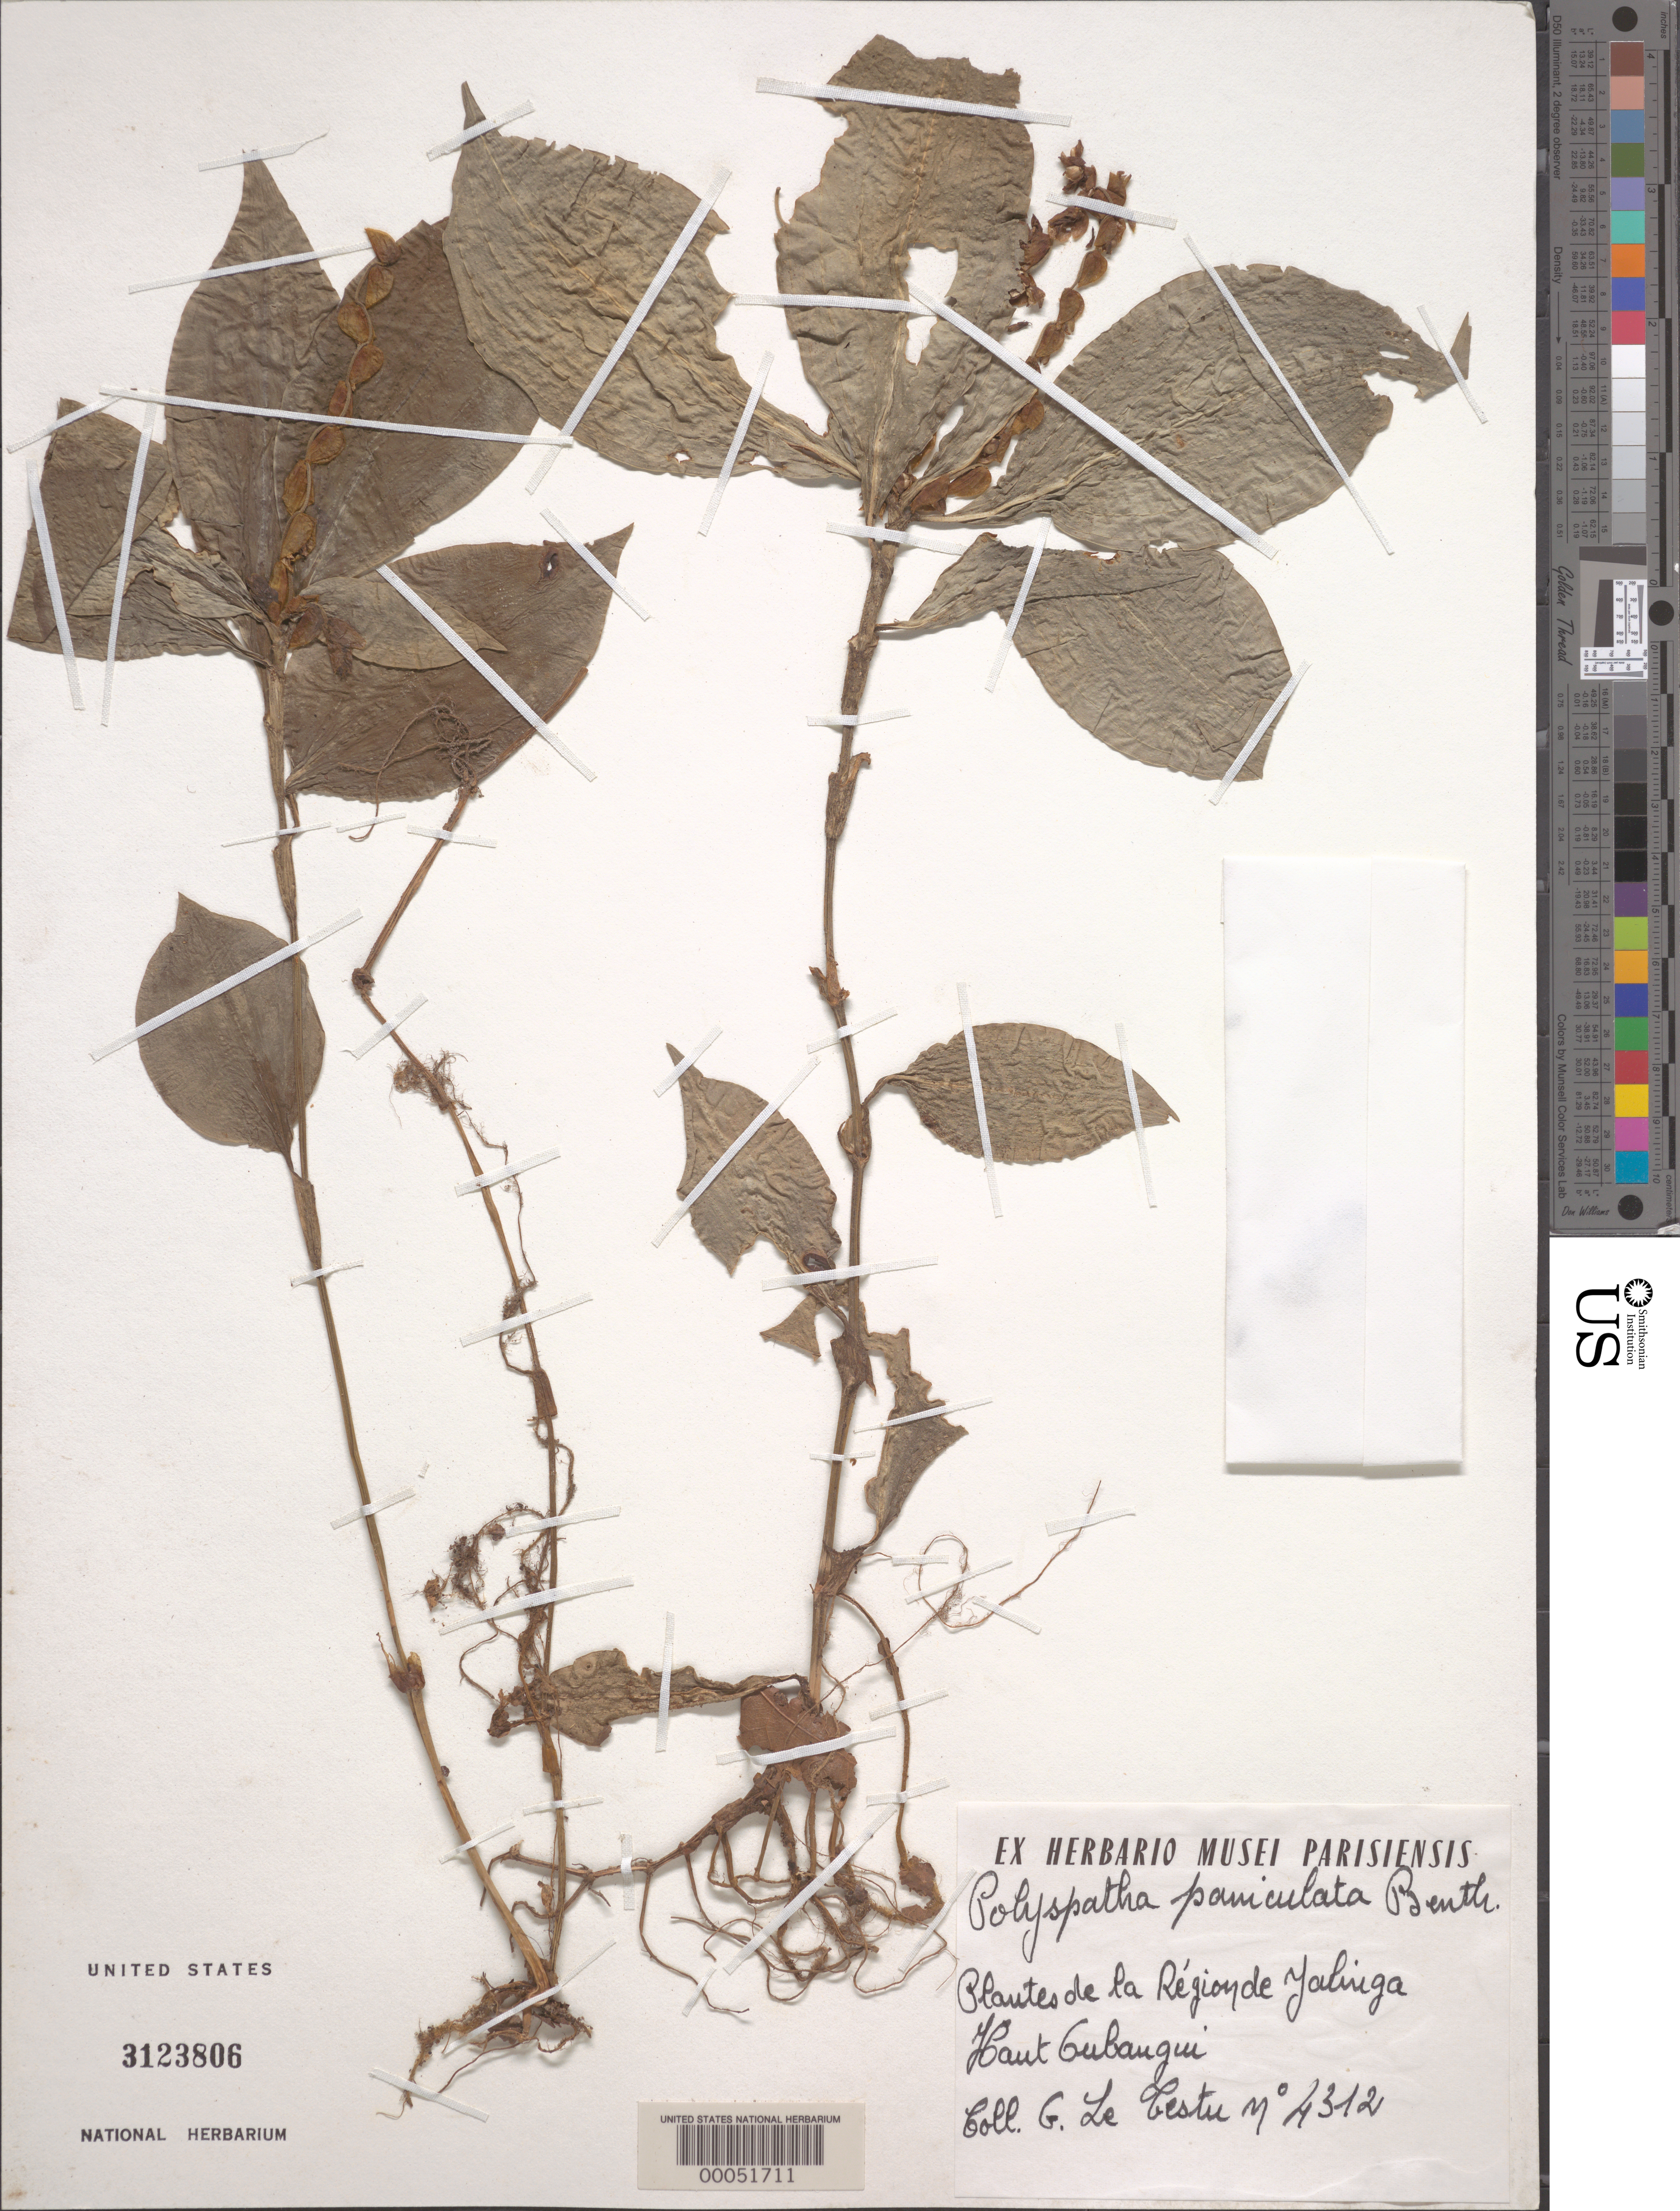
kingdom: Plantae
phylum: Tracheophyta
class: Liliopsida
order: Commelinales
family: Commelinaceae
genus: Polyspatha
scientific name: Polyspatha paniculata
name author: Benth.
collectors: G. Le Testu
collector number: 4312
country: Central African Republic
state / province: Haute-kotto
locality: Yalinga region, Haut Cubangui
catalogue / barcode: US 3123806